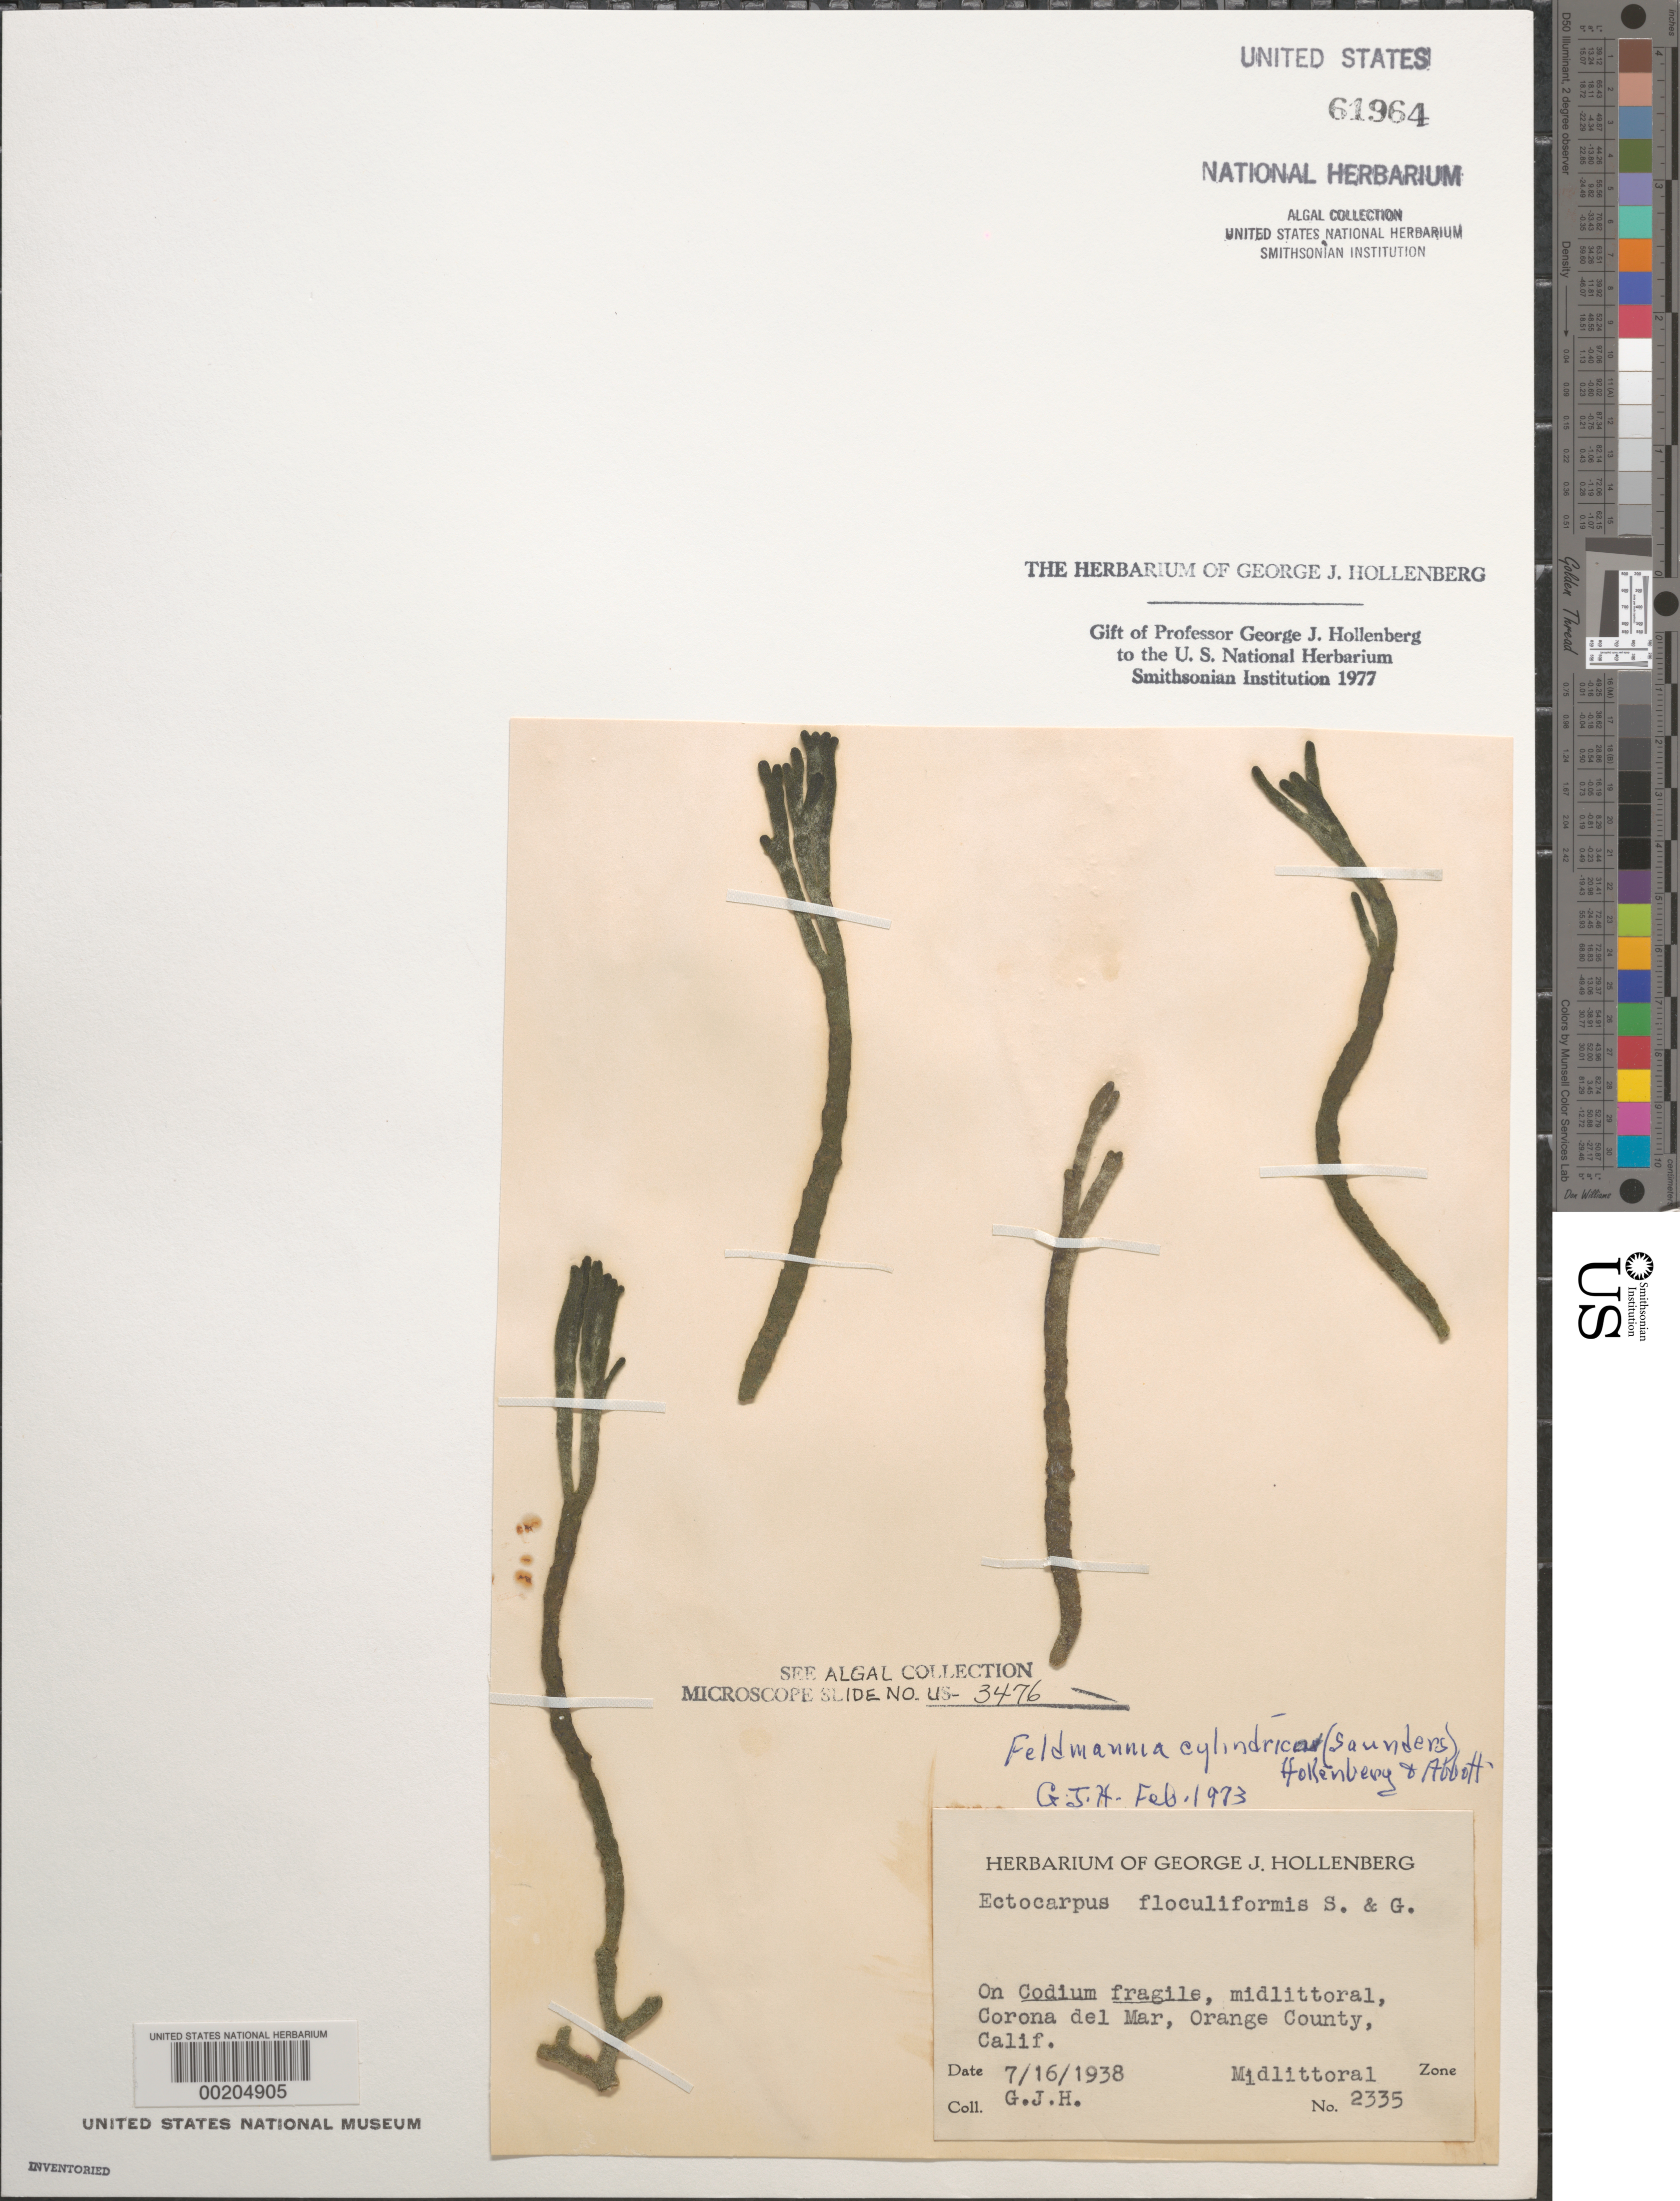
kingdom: Chromista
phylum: Ochrophyta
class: Phaeophyceae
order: Ectocarpales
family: Acinetosporaceae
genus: Feldmannia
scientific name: Feldmannia cylindrica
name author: (D.A. Saunders) Hollenb. & I.A. Abbott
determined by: Hollenberg, George J.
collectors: G. Hollenberg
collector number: GJH 2335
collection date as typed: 16 Jul 1938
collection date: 1938-07-16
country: United States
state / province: California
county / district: Orange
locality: Corona del Mar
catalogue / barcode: US 61964